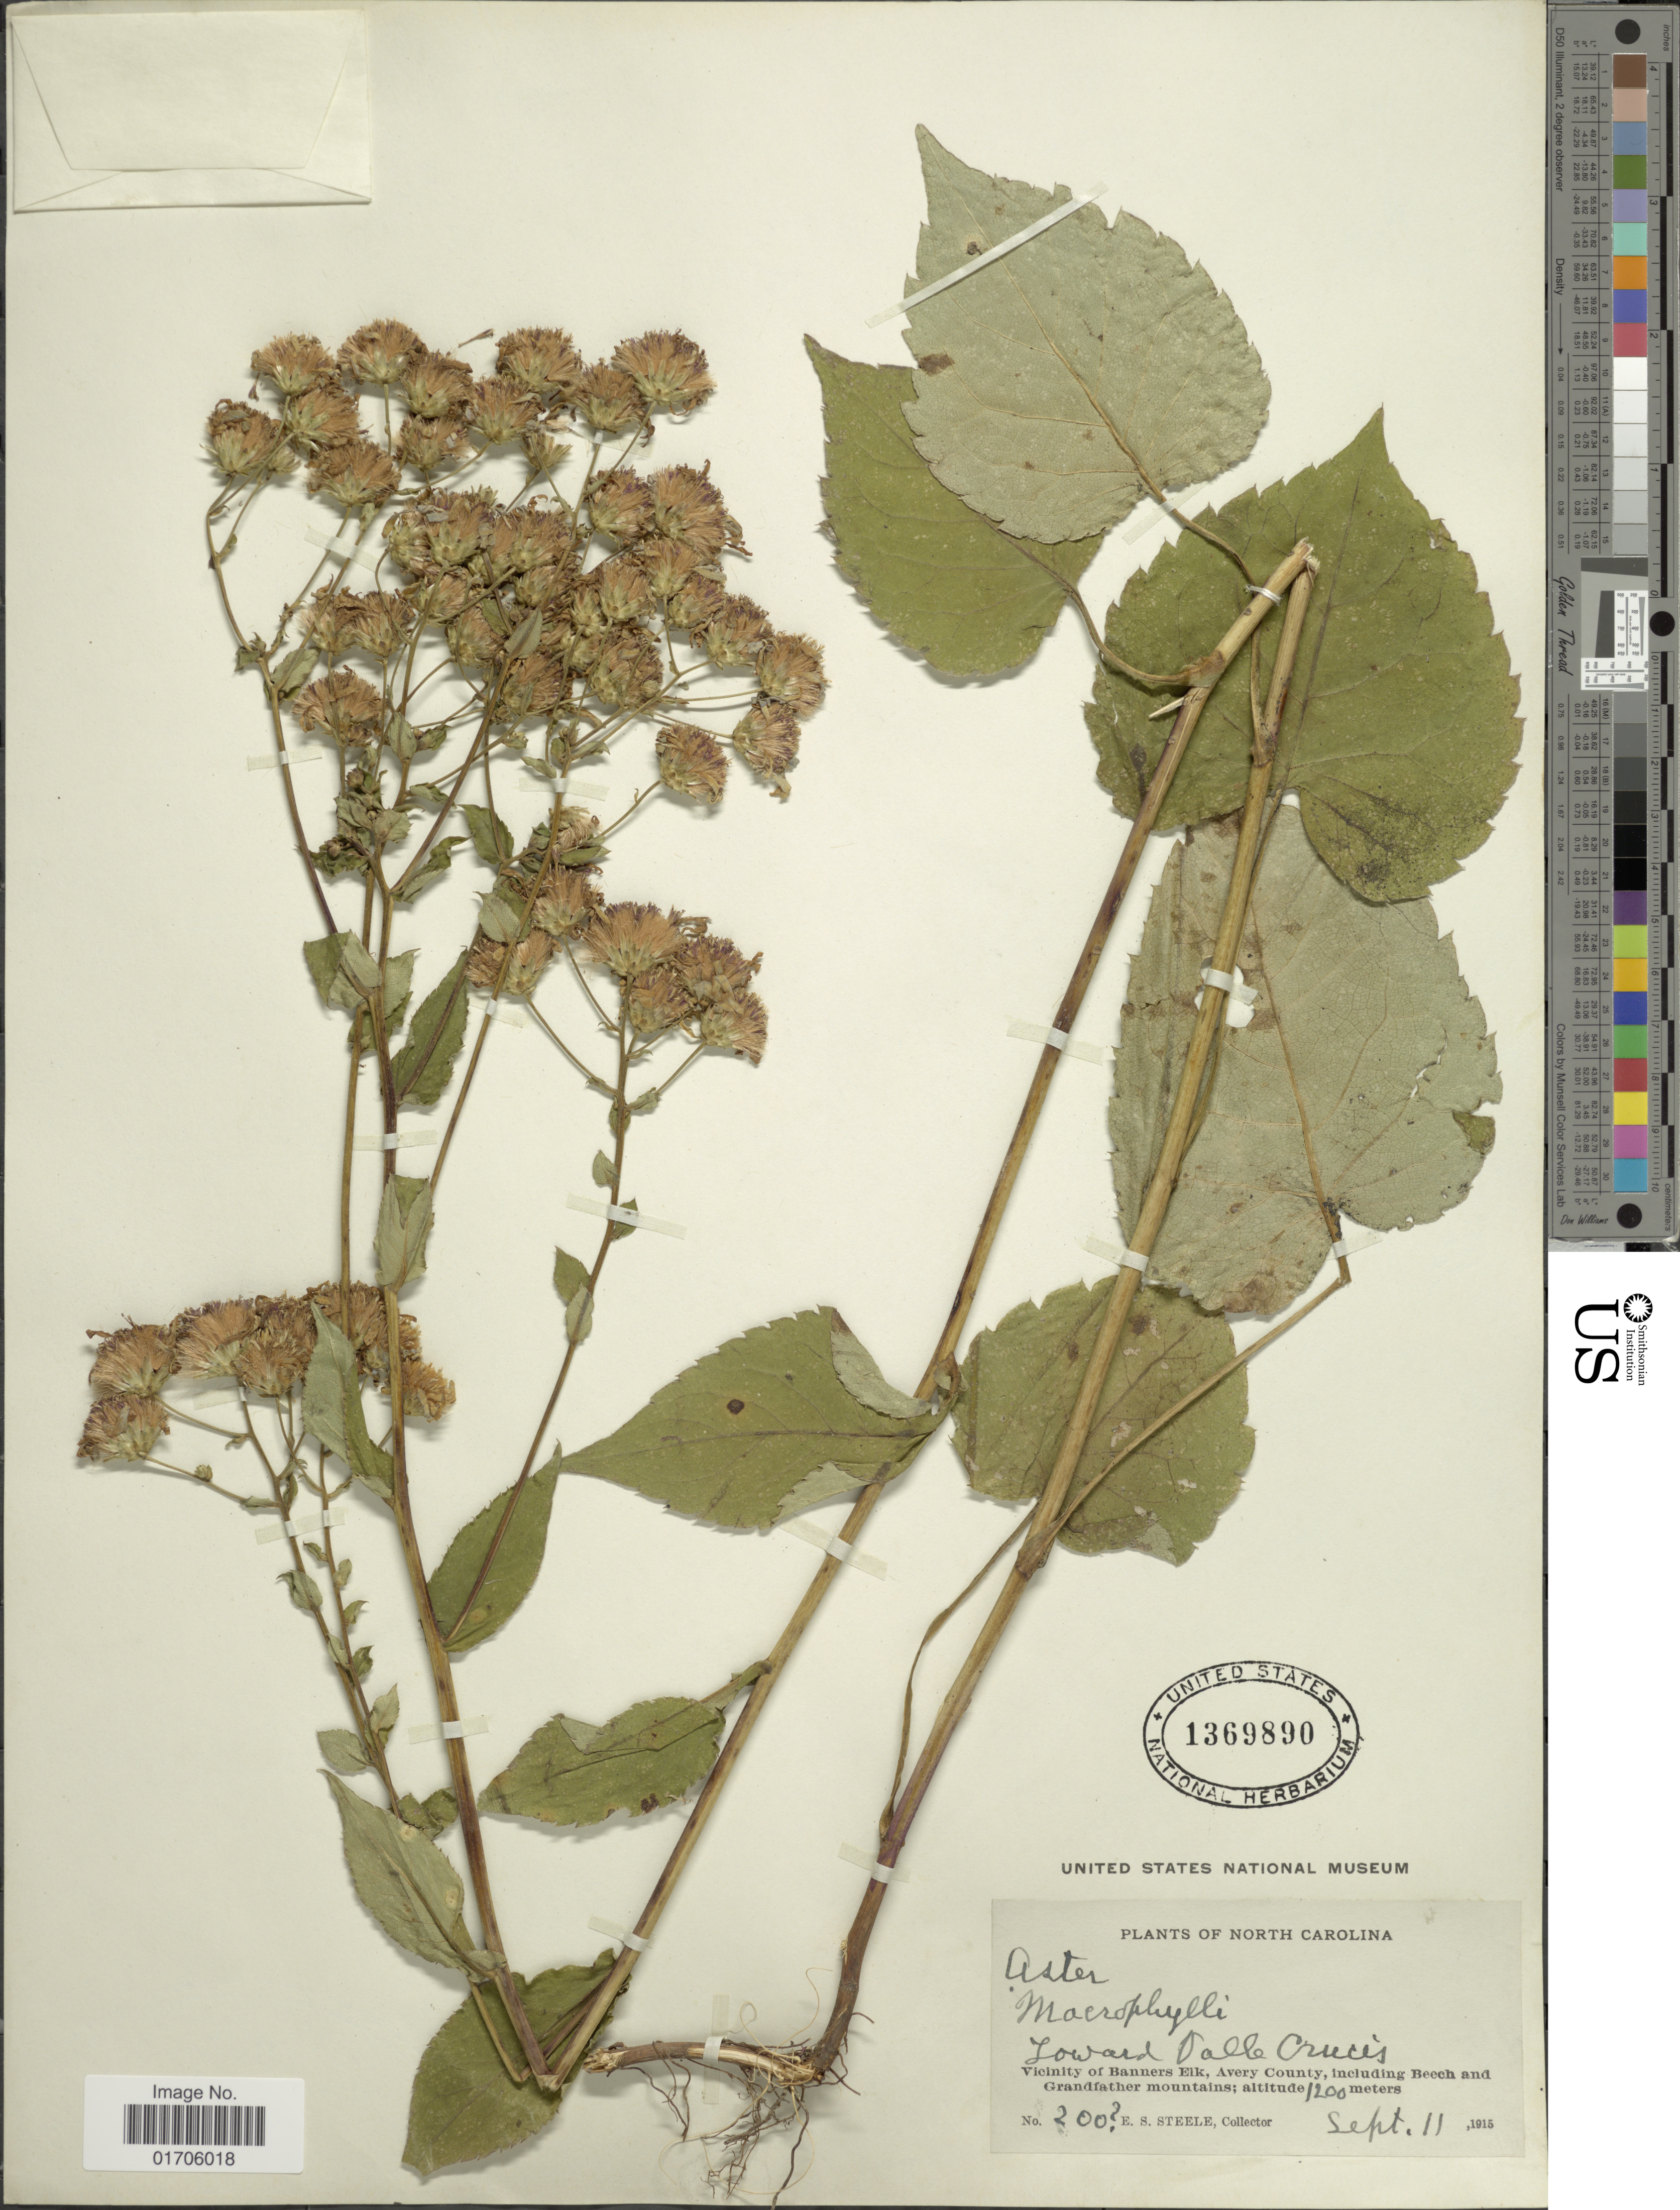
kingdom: Plantae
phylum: Tracheophyta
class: Magnoliopsida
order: Asterales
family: Asteraceae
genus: Eurybia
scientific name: Eurybia sp.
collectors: E. Steele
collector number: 200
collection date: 1915-09-11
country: United States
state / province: North Carolina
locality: North Carolina. Toward Valle Crucis. Vicinity of Banners Elk, Avery County, including Beech and Grandfather mountains.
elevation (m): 1200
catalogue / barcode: US 1369890